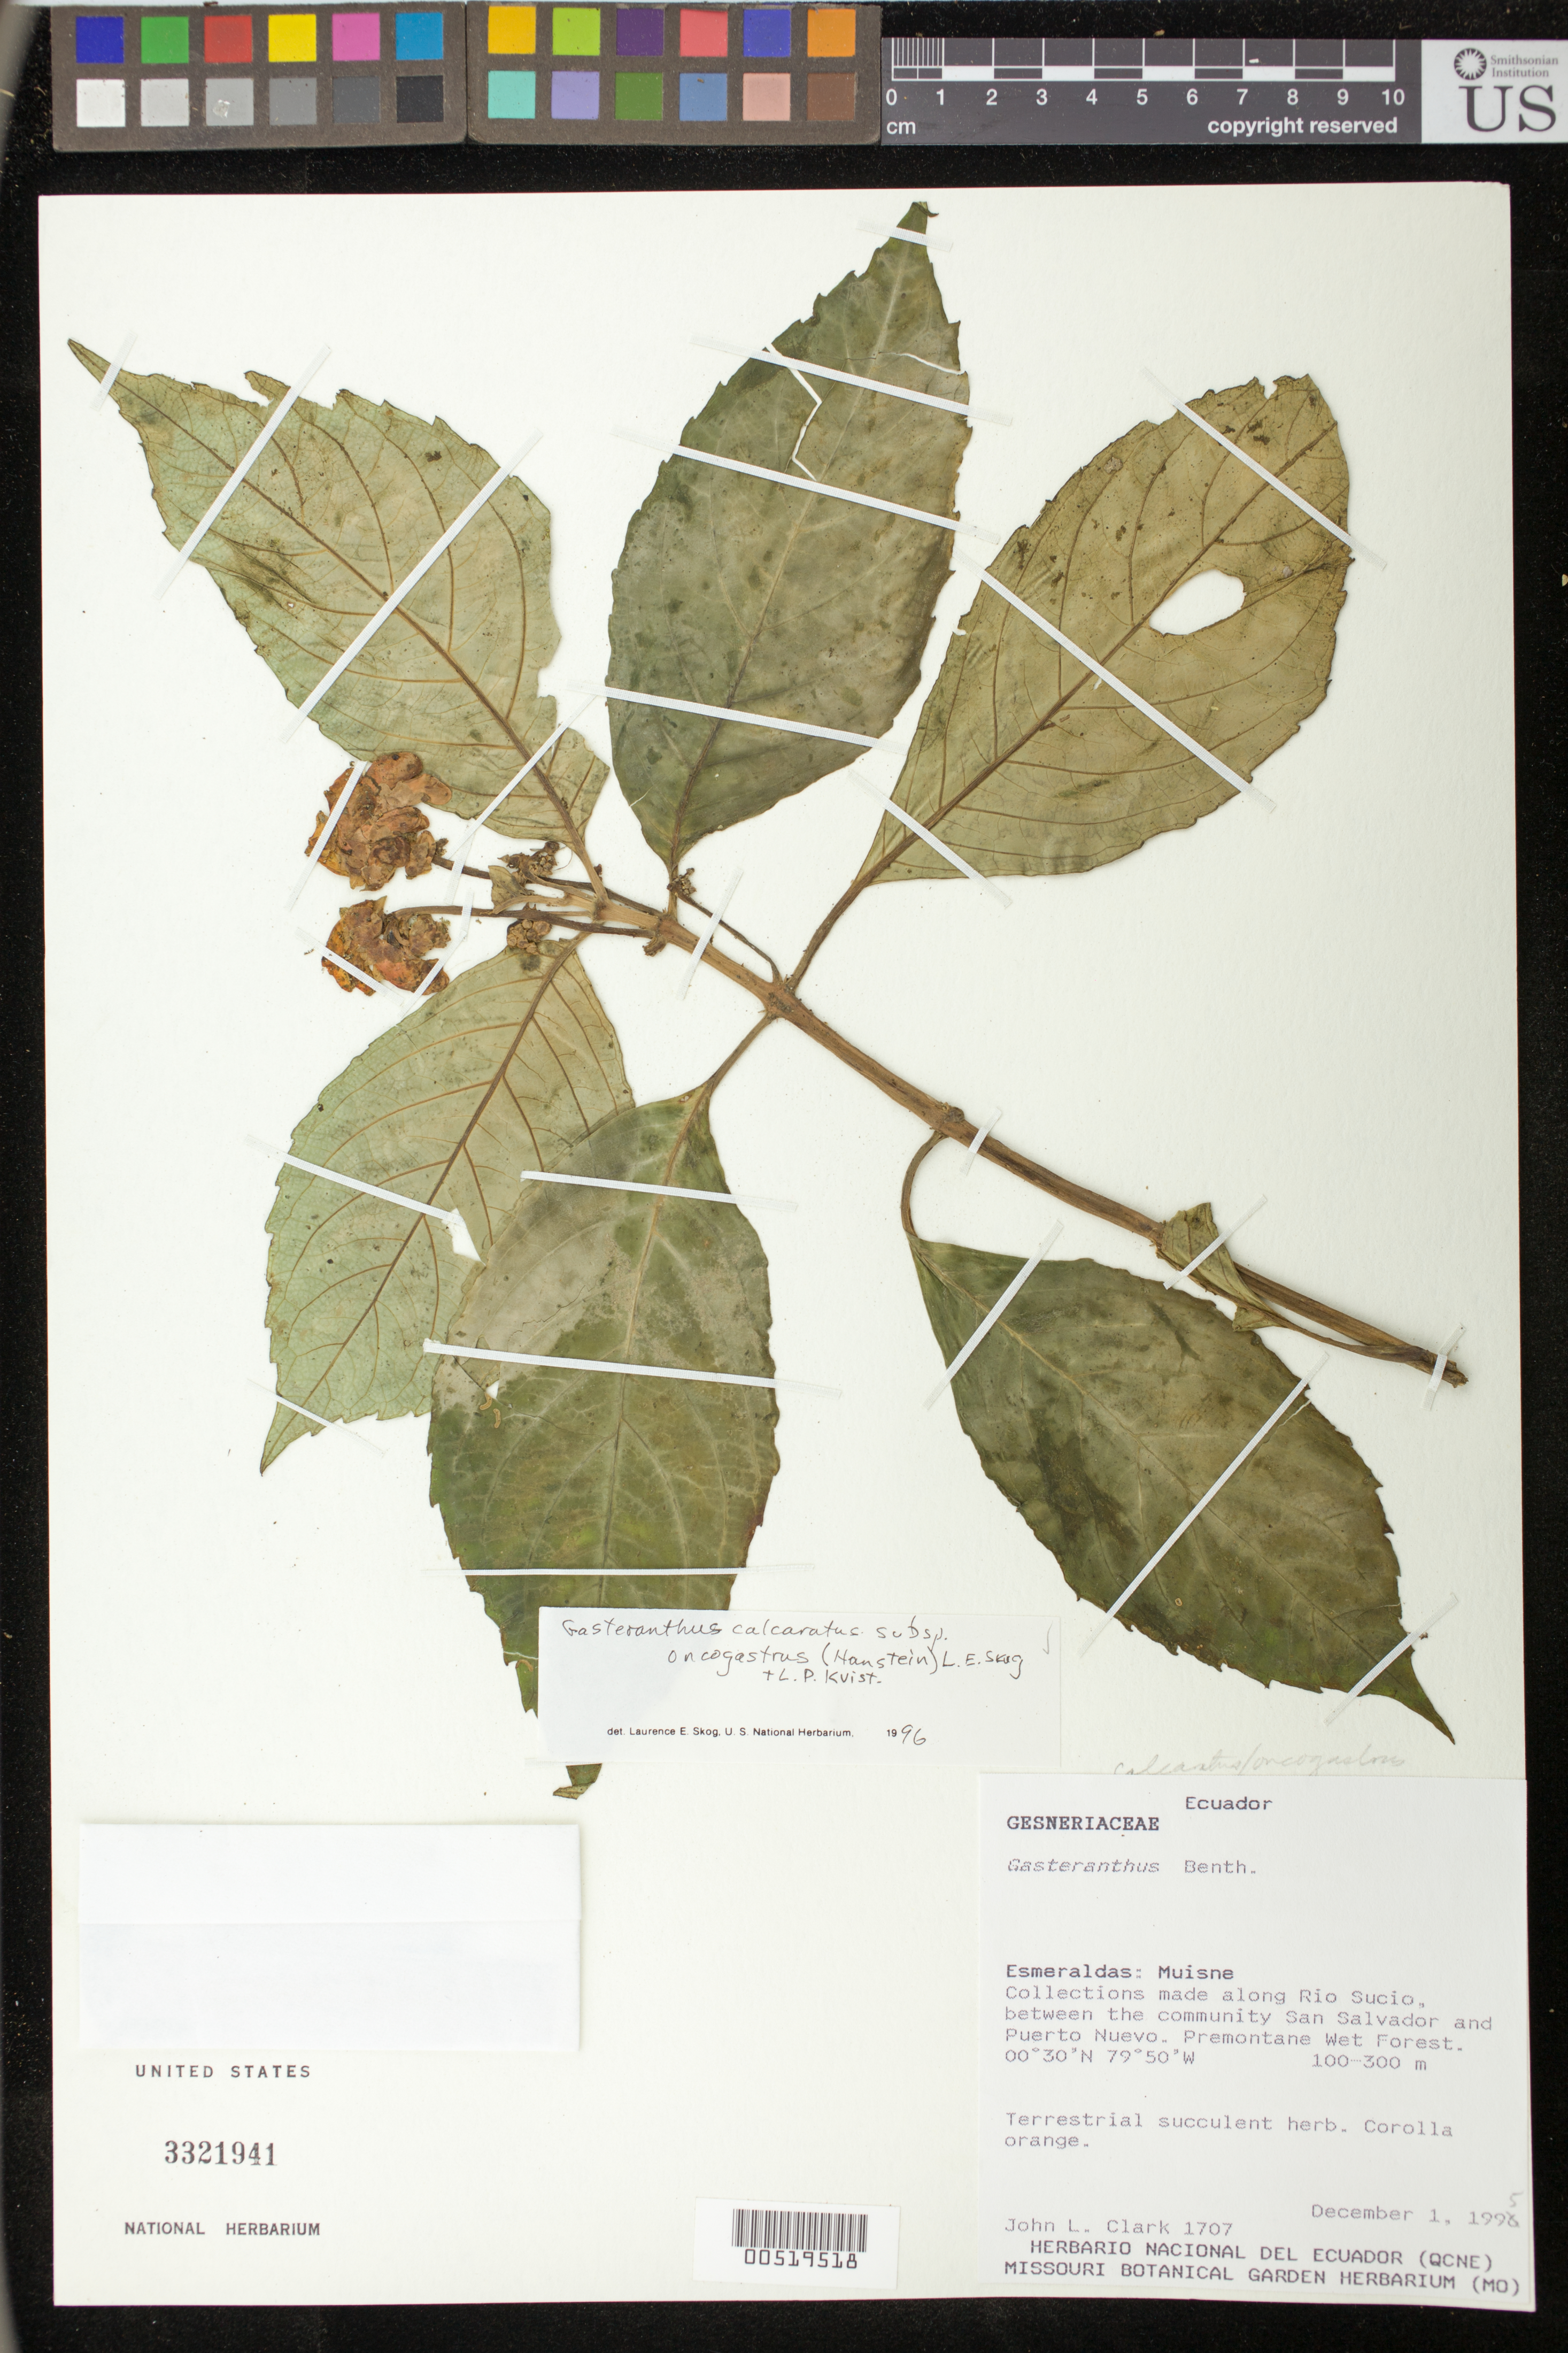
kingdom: Plantae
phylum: Tracheophyta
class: Magnoliopsida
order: Lamiales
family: Gesneriaceae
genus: Sinningia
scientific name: Sinningia incarnata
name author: (Aubl.) D.L. Denham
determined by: Skog, Laurence E.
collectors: J. L. Clark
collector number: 1707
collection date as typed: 01 Dec 1995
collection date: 1995-12-01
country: Ecuador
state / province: Esmeraldas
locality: Muisne: along Rio Sucio, between the community San Salvador and Puerto Nuevo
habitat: Premontane wet forest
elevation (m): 100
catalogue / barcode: US 3321941